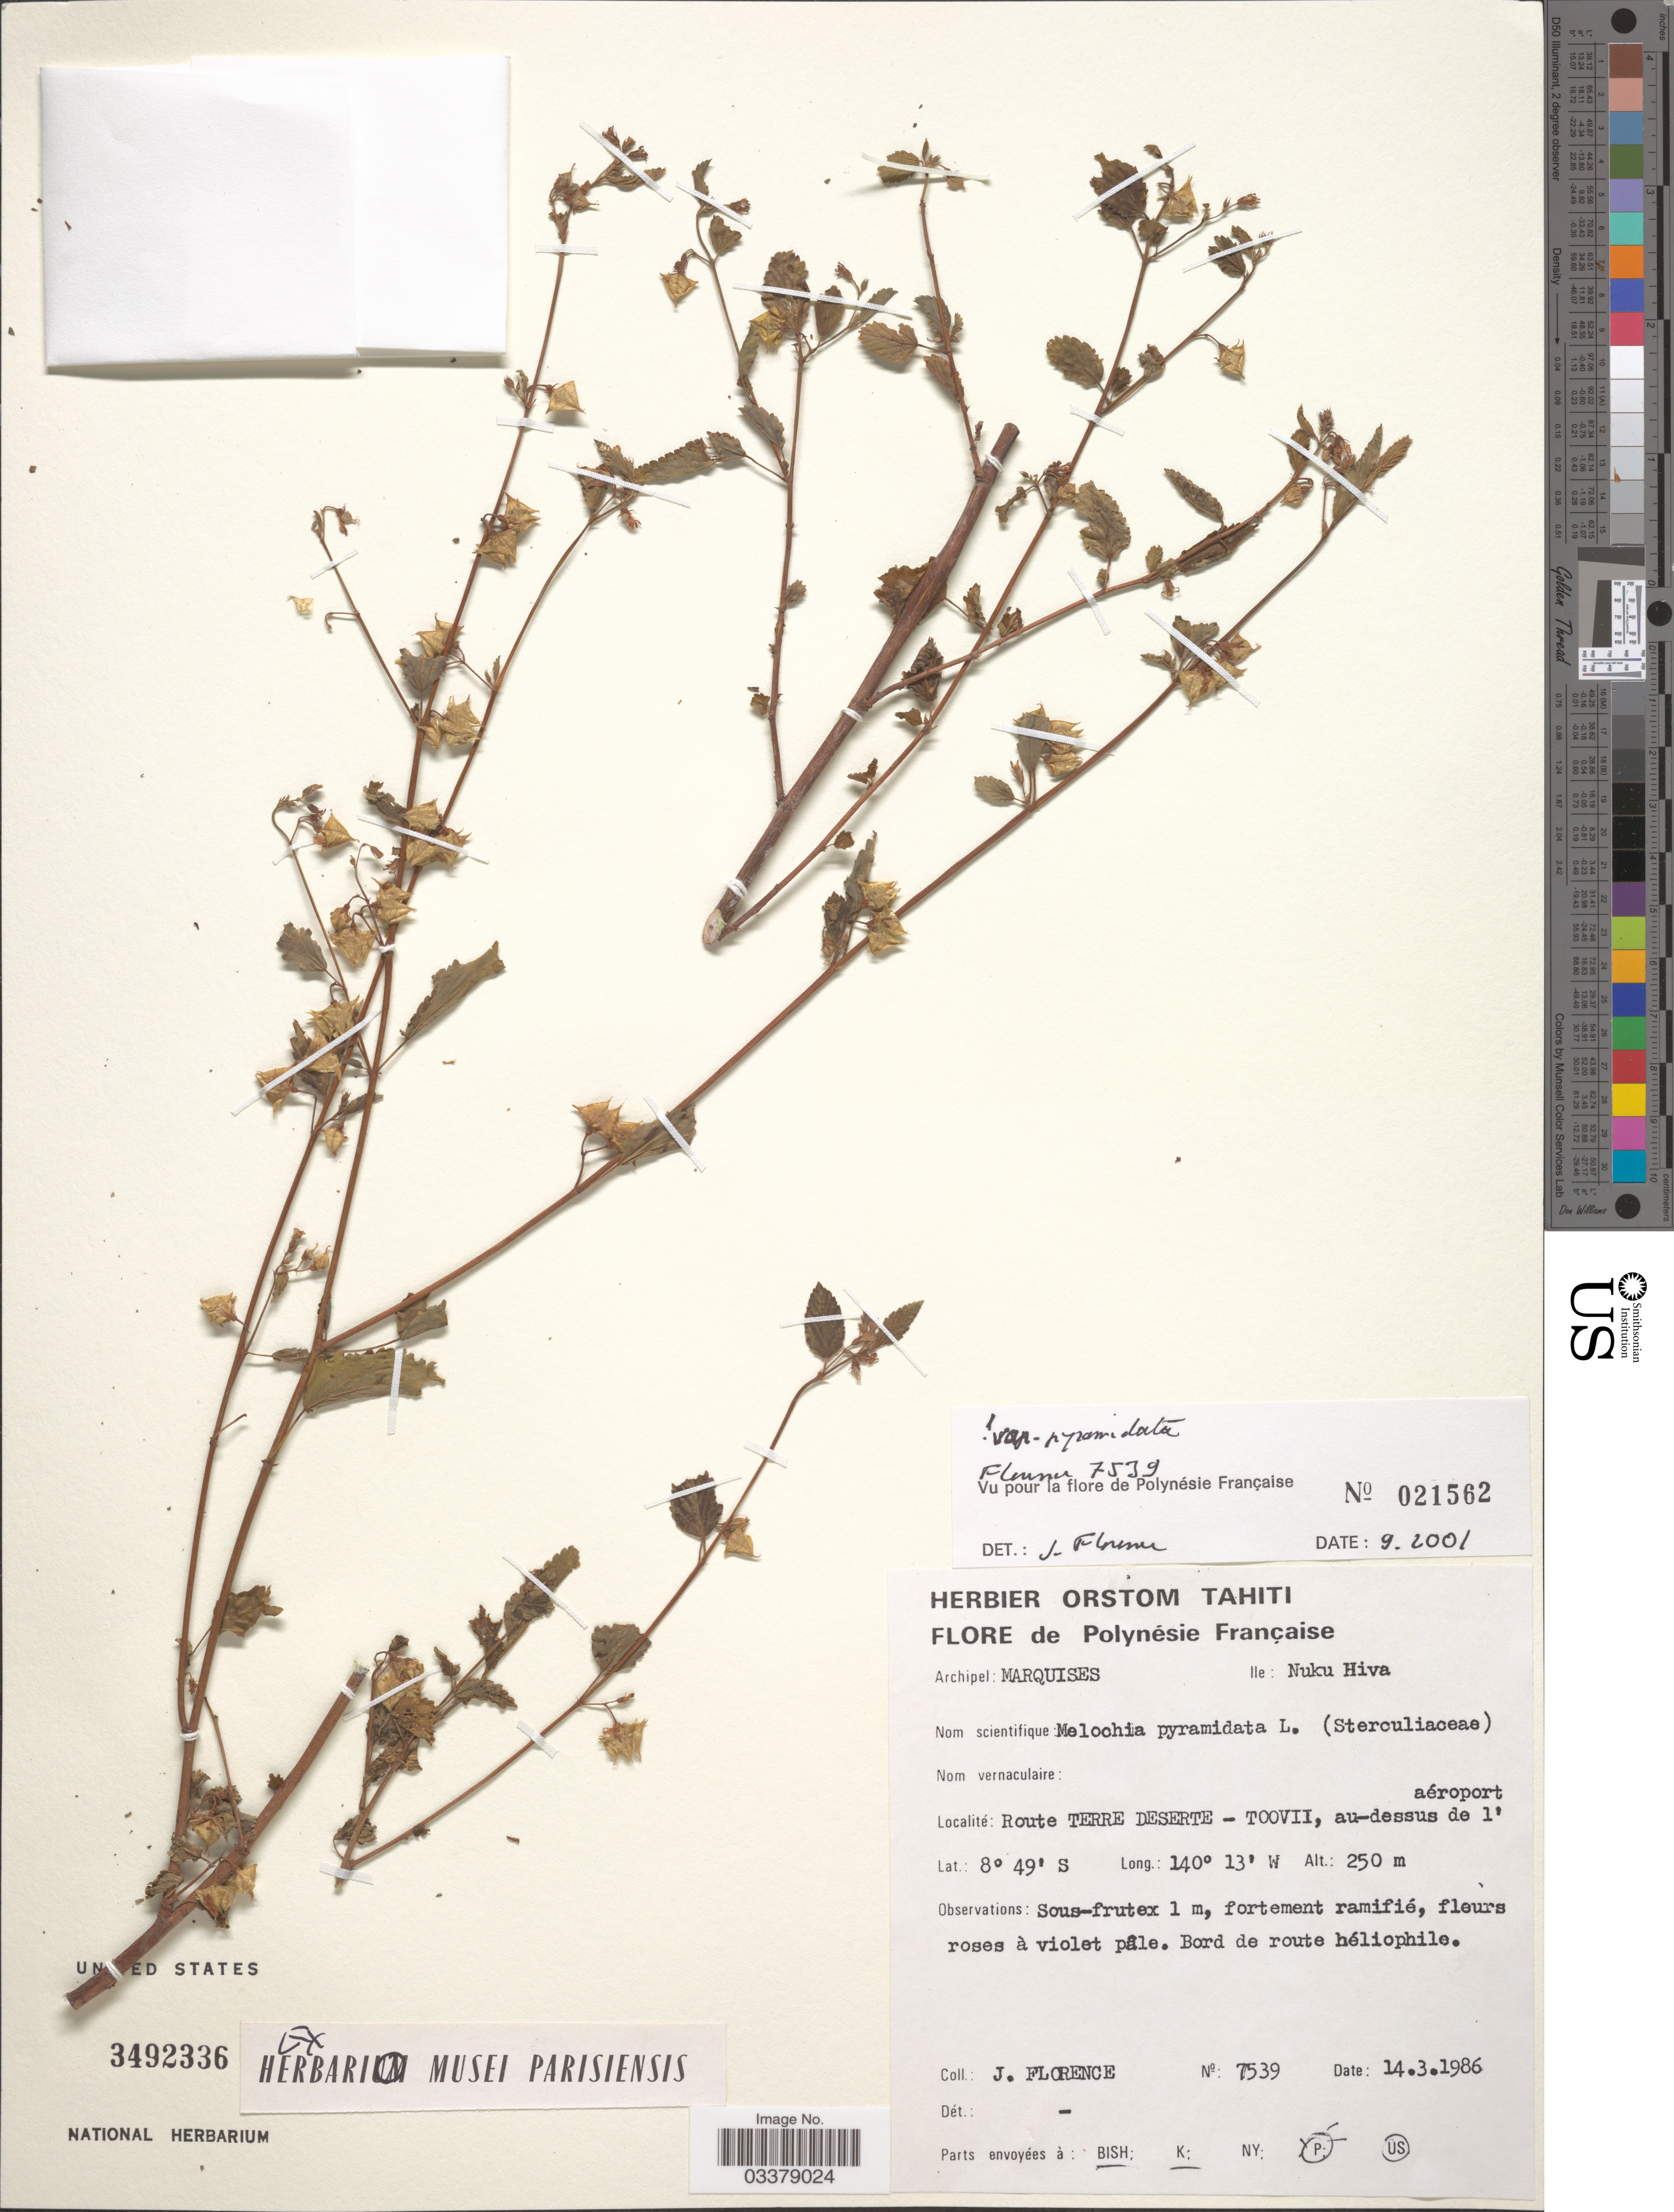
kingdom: Plantae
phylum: Tracheophyta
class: Magnoliopsida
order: Malvales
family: Malvaceae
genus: Melochia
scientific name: Melochia pyramidata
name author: L.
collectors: J. Florence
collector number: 7539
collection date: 1986-03-14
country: French Polynesia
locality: Archipel: Marquises. Ile: Nuku Hiva. Route Terre Deserte - Toovii, au-dessus de l'aéroport.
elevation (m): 250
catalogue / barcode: US 3492336